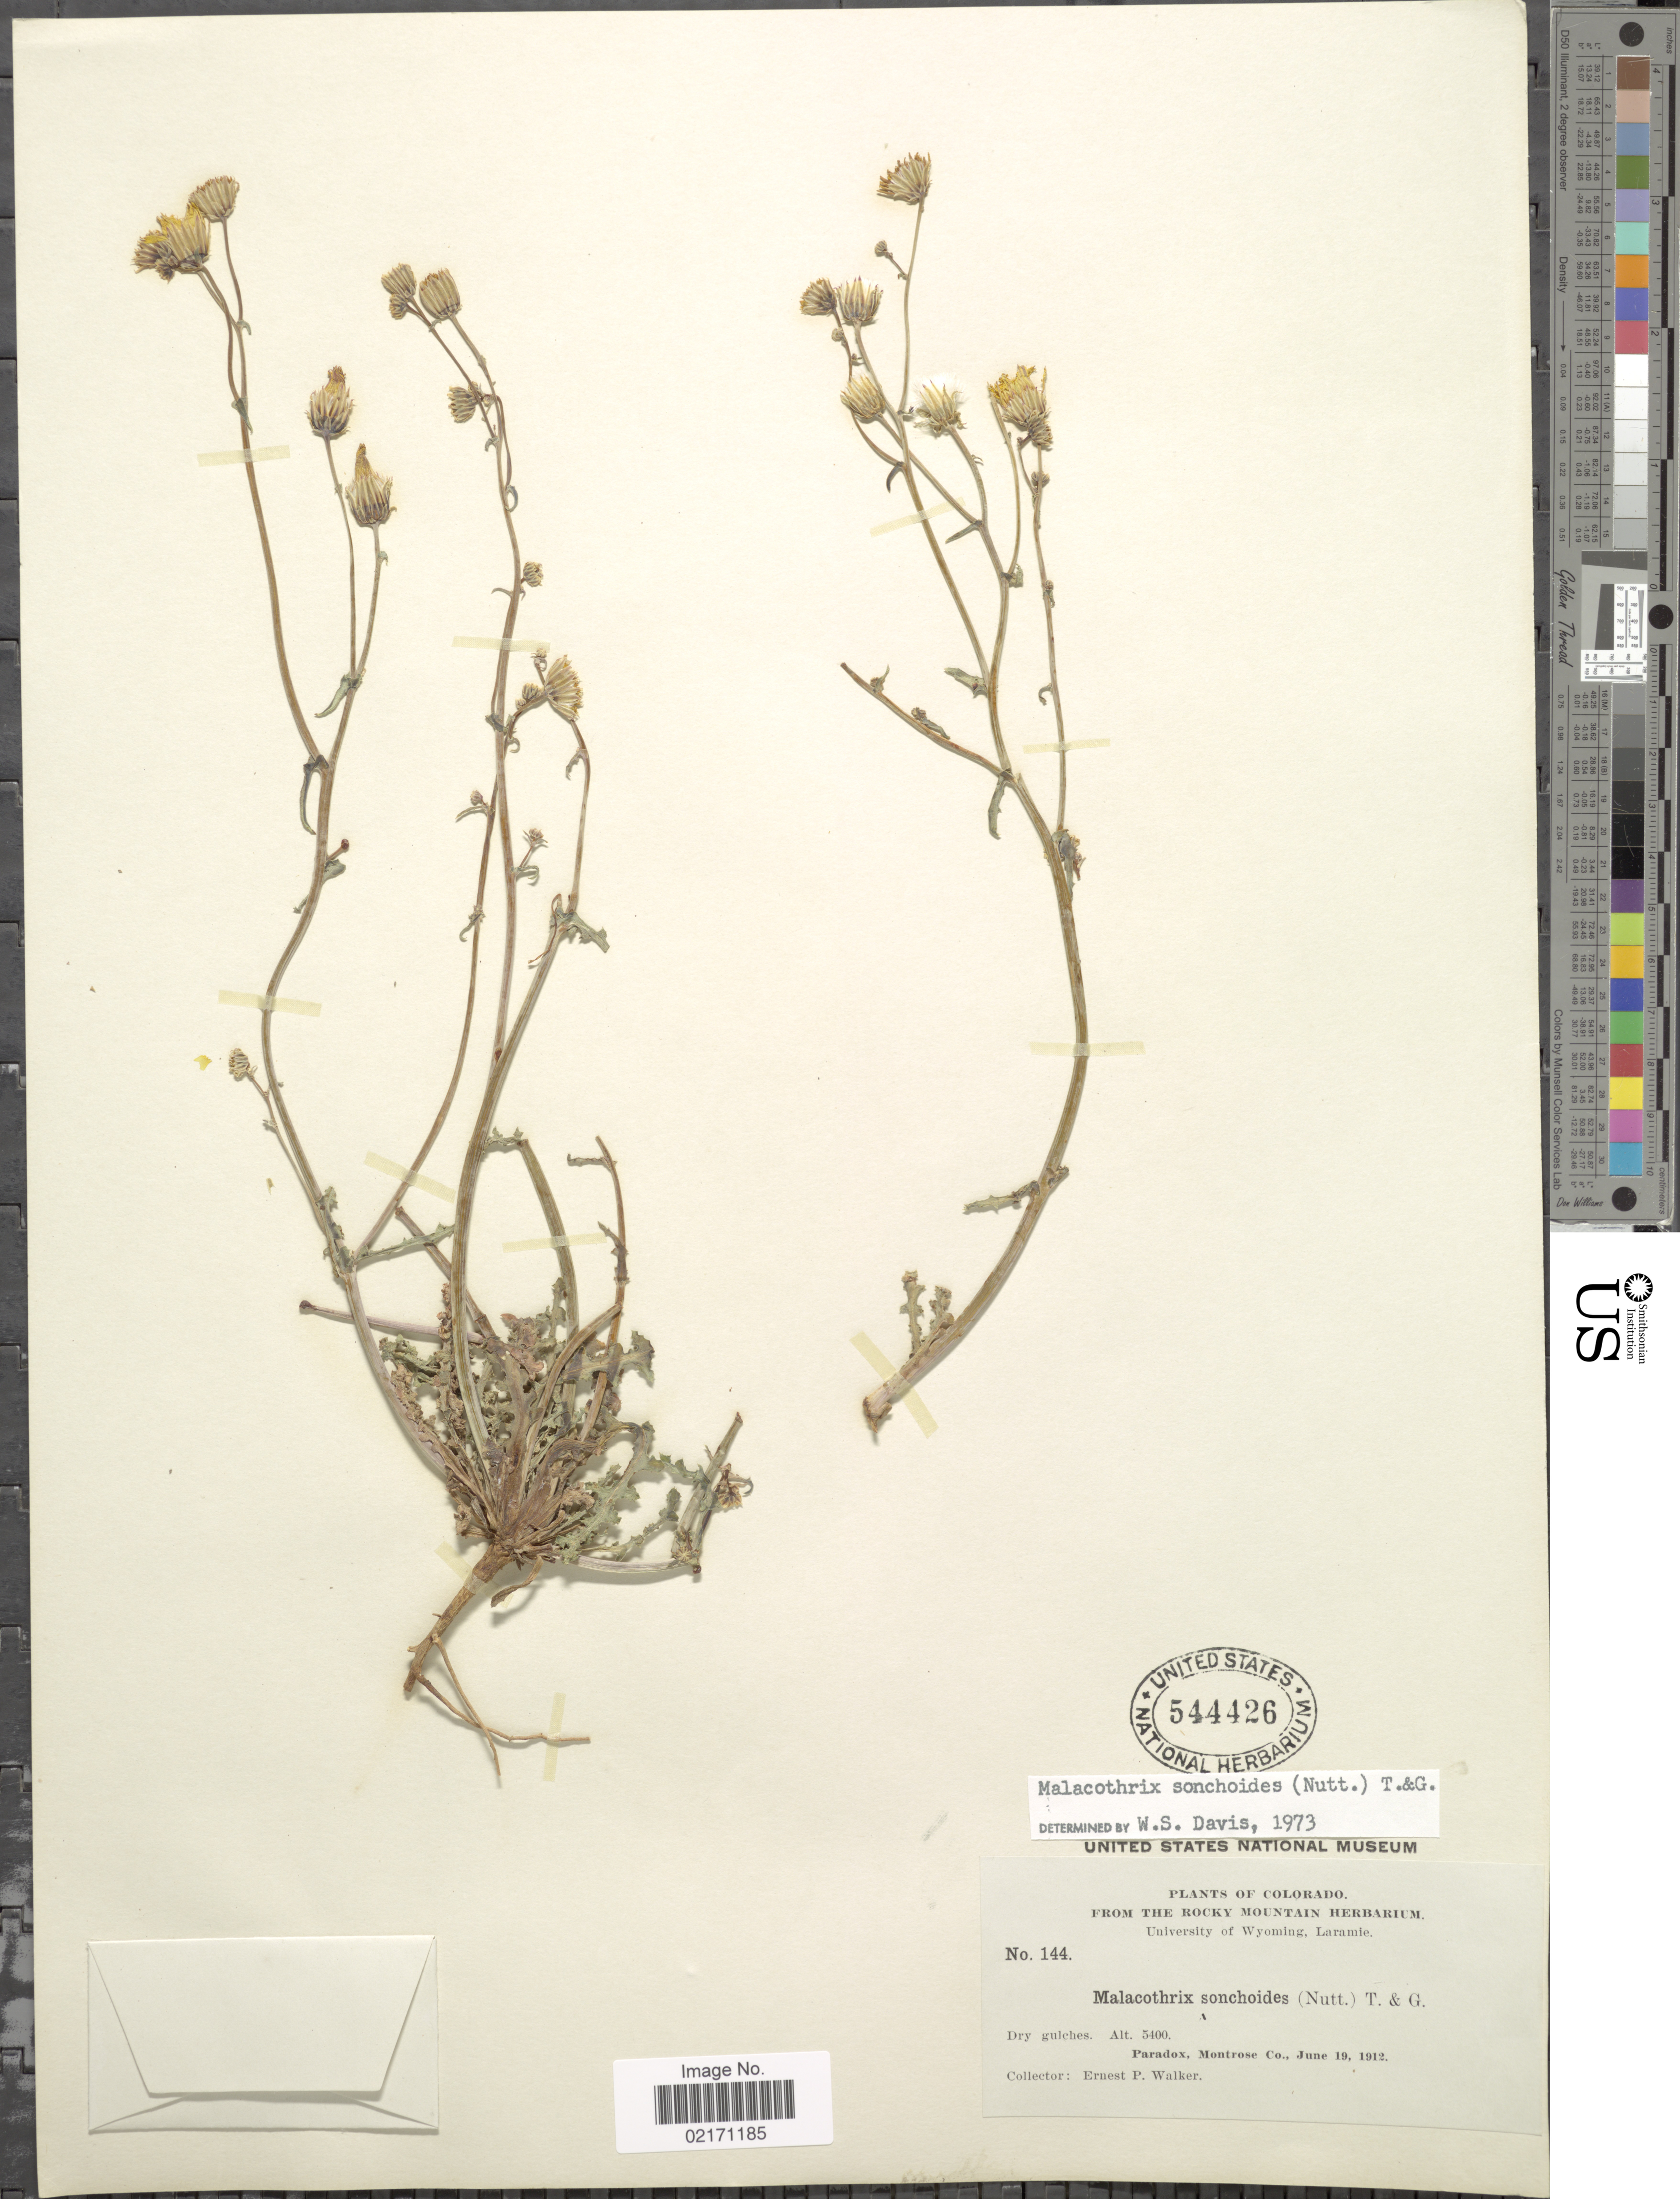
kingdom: Plantae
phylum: Tracheophyta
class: Magnoliopsida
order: Asterales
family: Asteraceae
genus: Malacothrix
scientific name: Malacothrix sonchoides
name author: (Nutt.) Torr. & A. Gray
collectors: E. P. Walker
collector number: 144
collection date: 1912-06-19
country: United States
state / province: Colorado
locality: Paradox, Montrose Co.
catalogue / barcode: US 544426